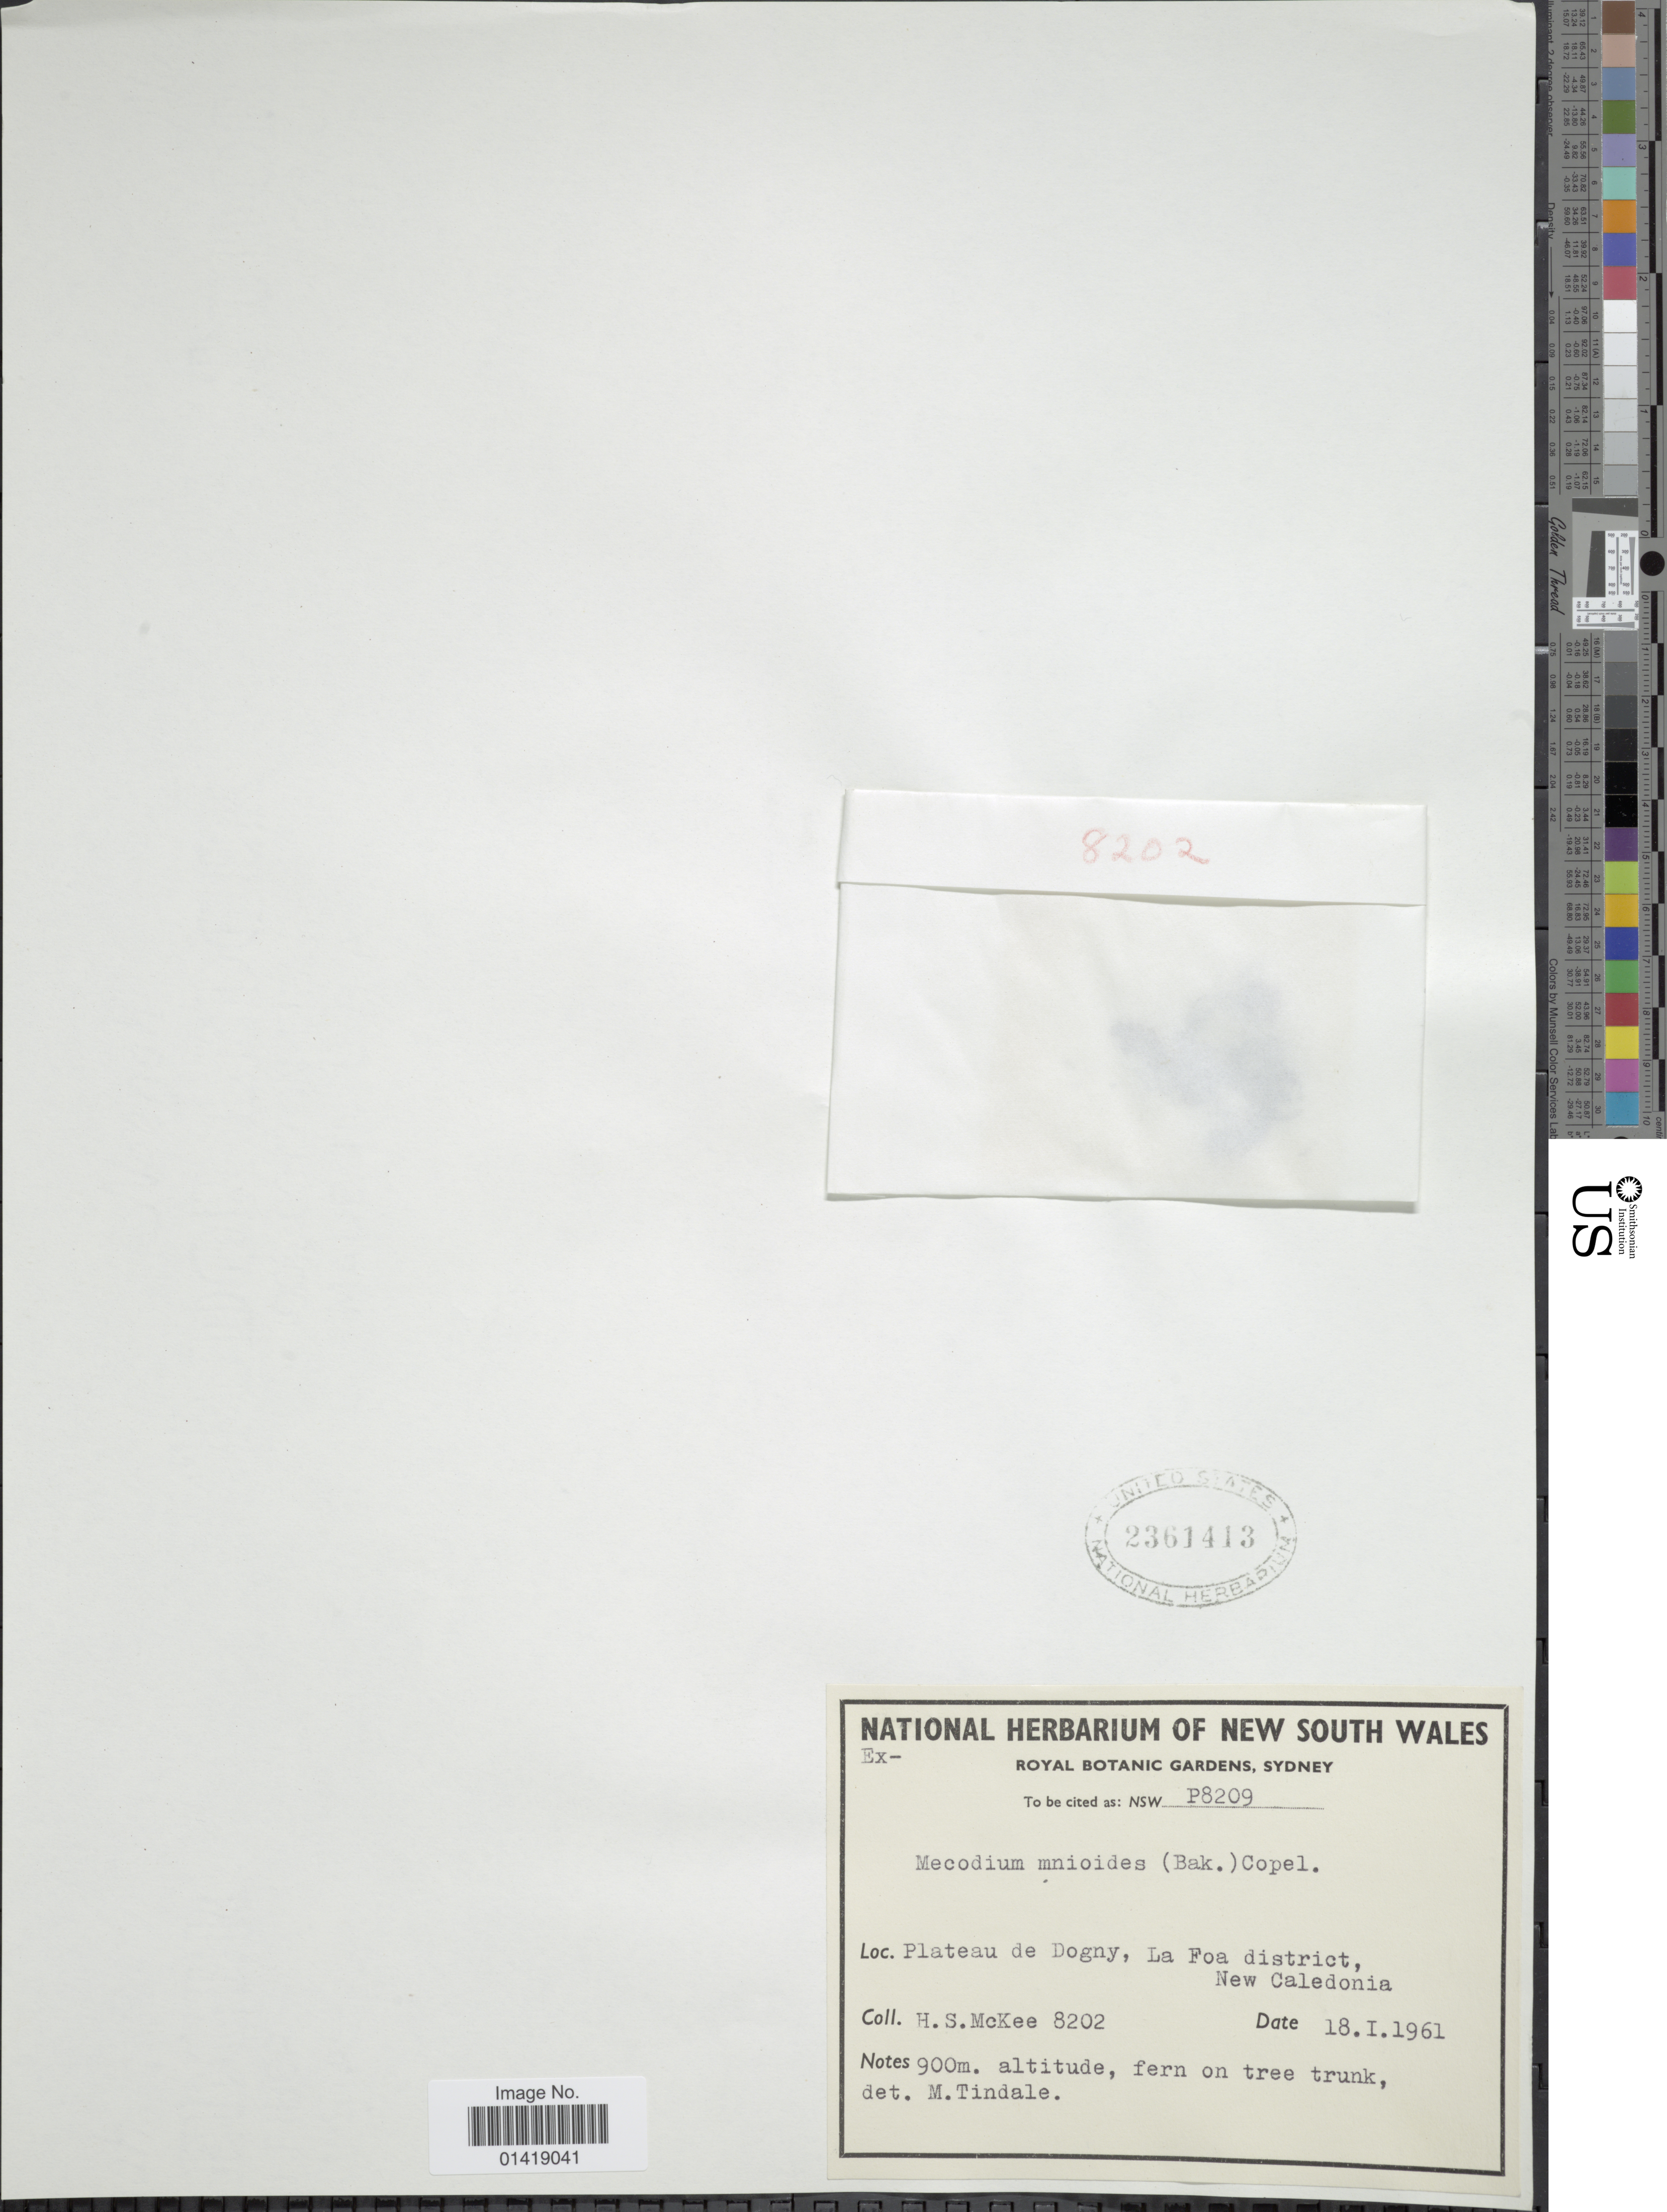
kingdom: Plantae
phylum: Tracheophyta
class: Polypodiopsida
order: Hymenophyllales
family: Hymenophyllaceae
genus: Hymenophyllum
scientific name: Hymenophyllum mnioides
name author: Baker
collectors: H. S. McKee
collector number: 8202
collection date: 1961-01-18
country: Australia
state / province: New South Wales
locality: Plateau de Dogny La Foa district New Caledonia NSW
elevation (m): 900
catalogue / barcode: US 2361413